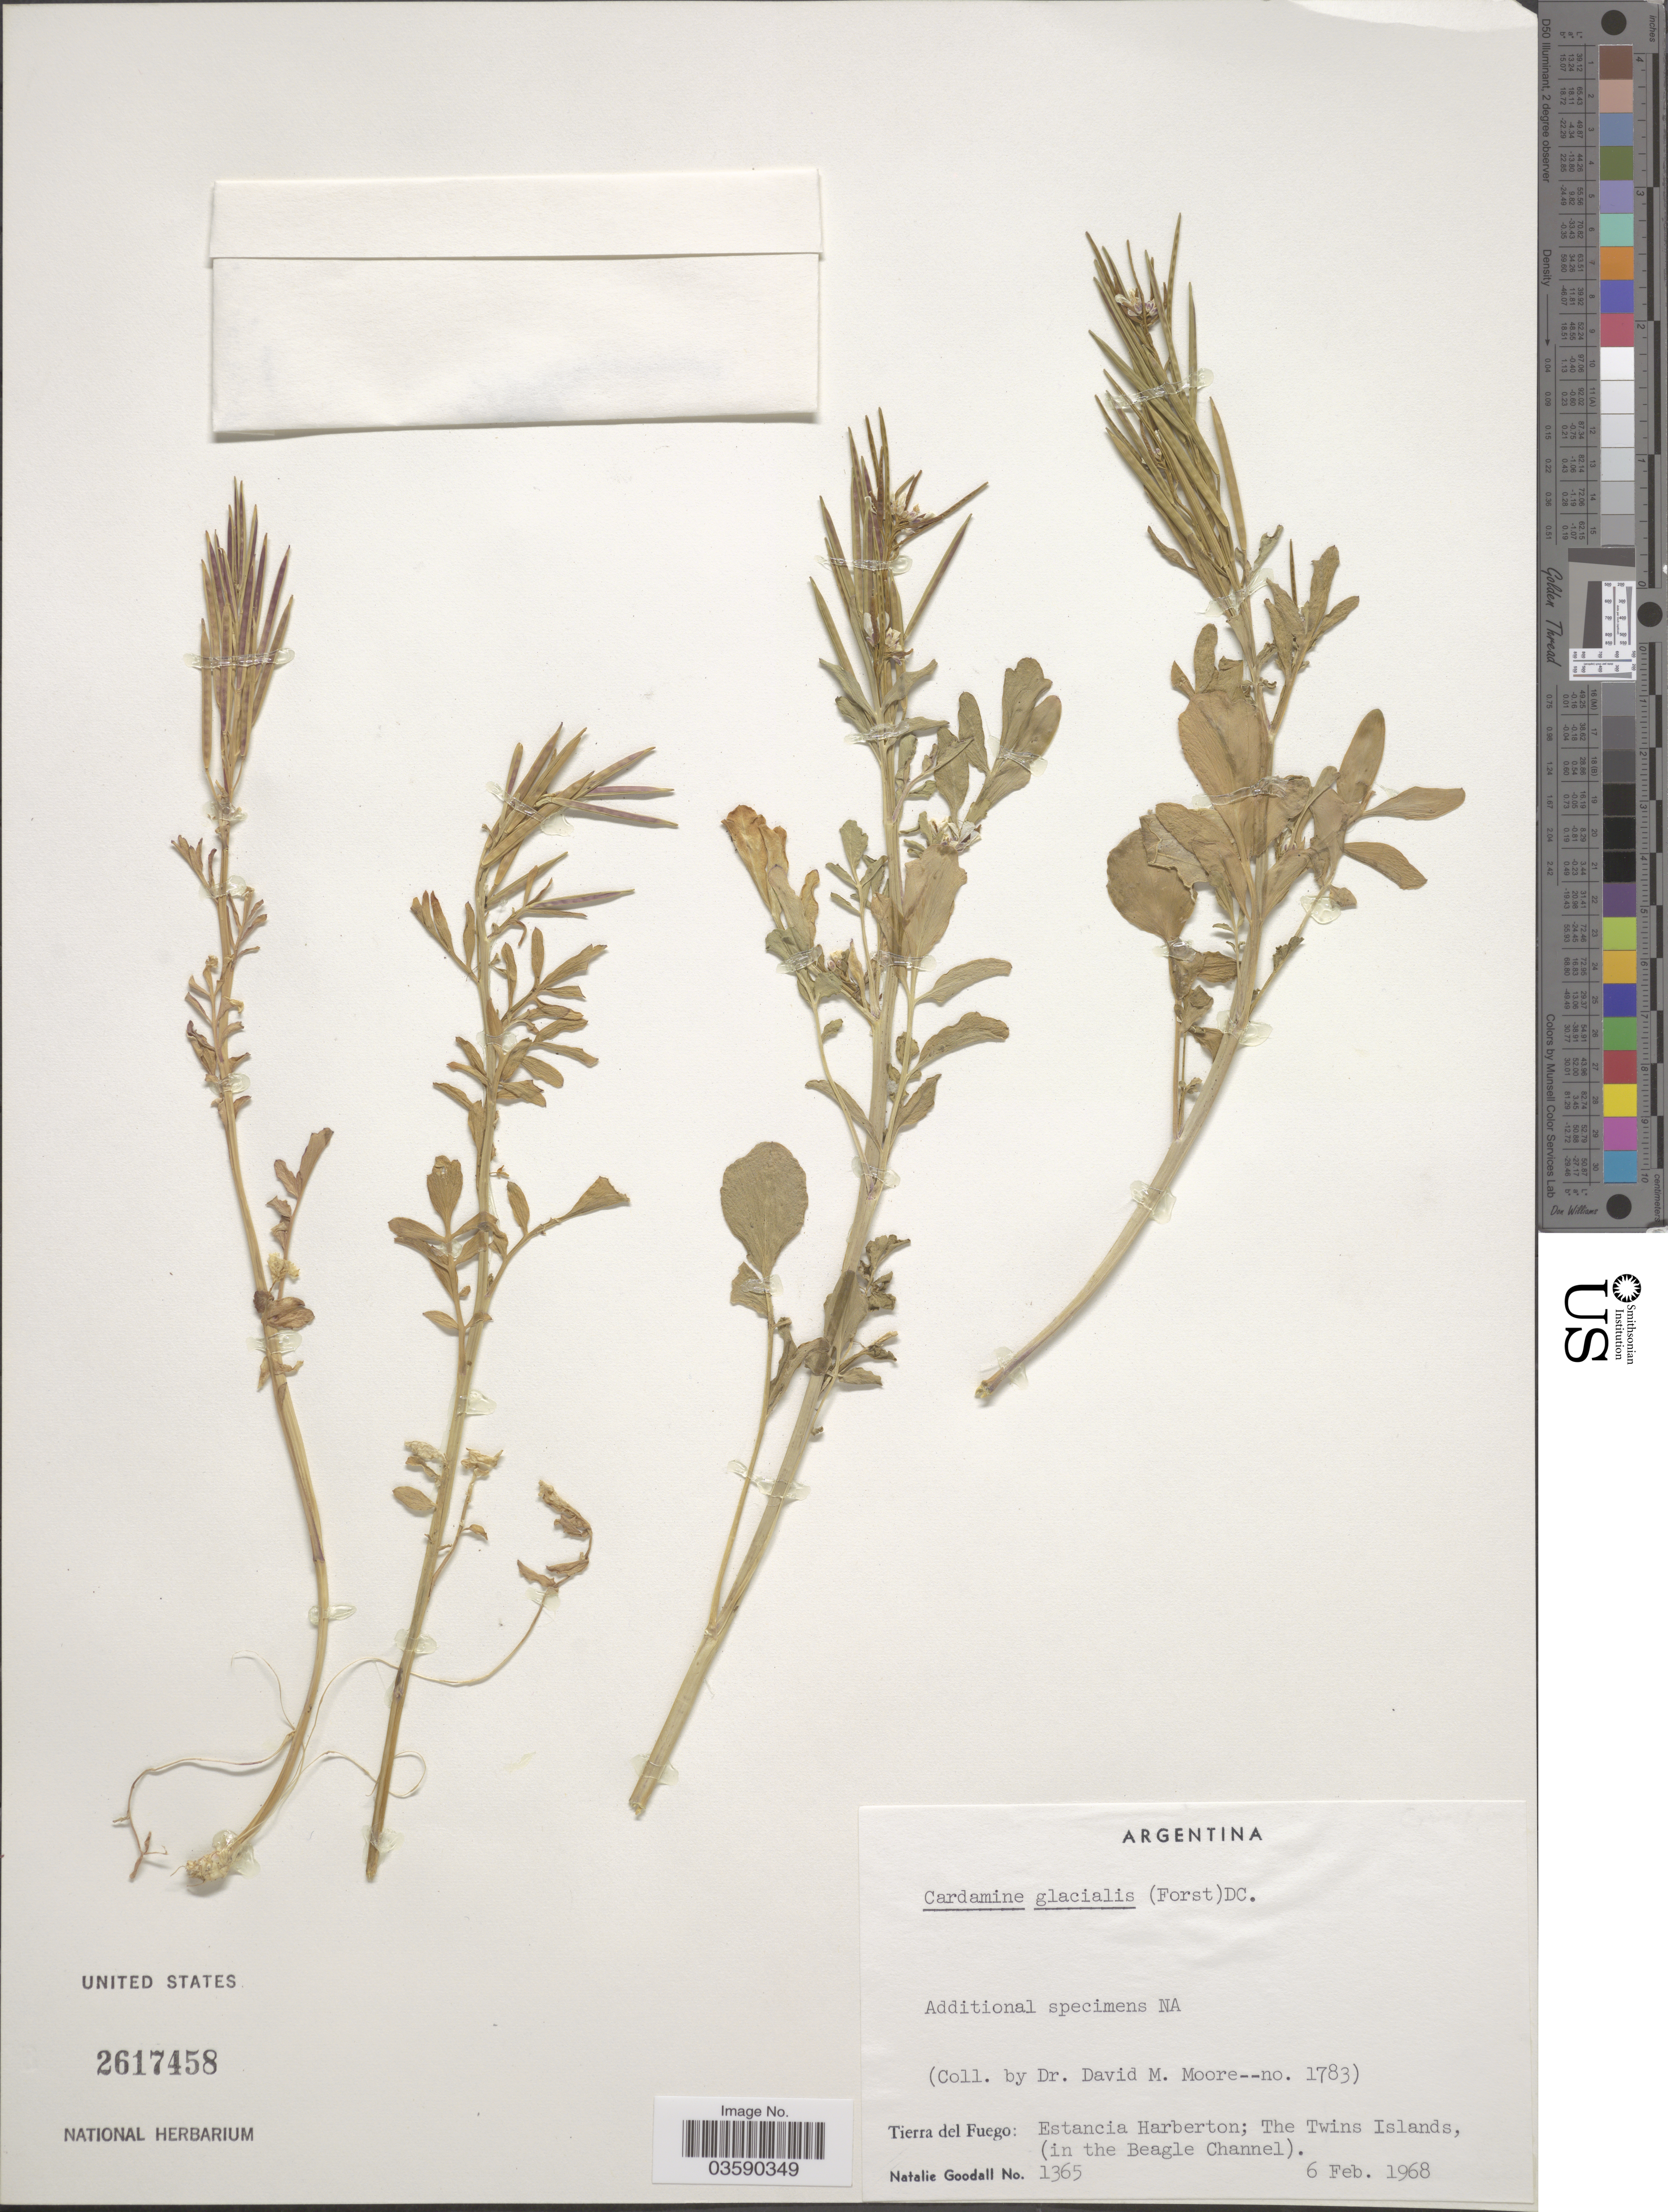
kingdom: Plantae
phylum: Tracheophyta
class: Magnoliopsida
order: Brassicales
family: Brassicaceae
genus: Cardamine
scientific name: Cardamine glacialis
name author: DC.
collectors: D. Moore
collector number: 1783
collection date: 1968-02-06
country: Argentina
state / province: Tierra del Fuego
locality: Estancia Harberton; The Twins Islands, (in the Beagle Channel).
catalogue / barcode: US 2617458